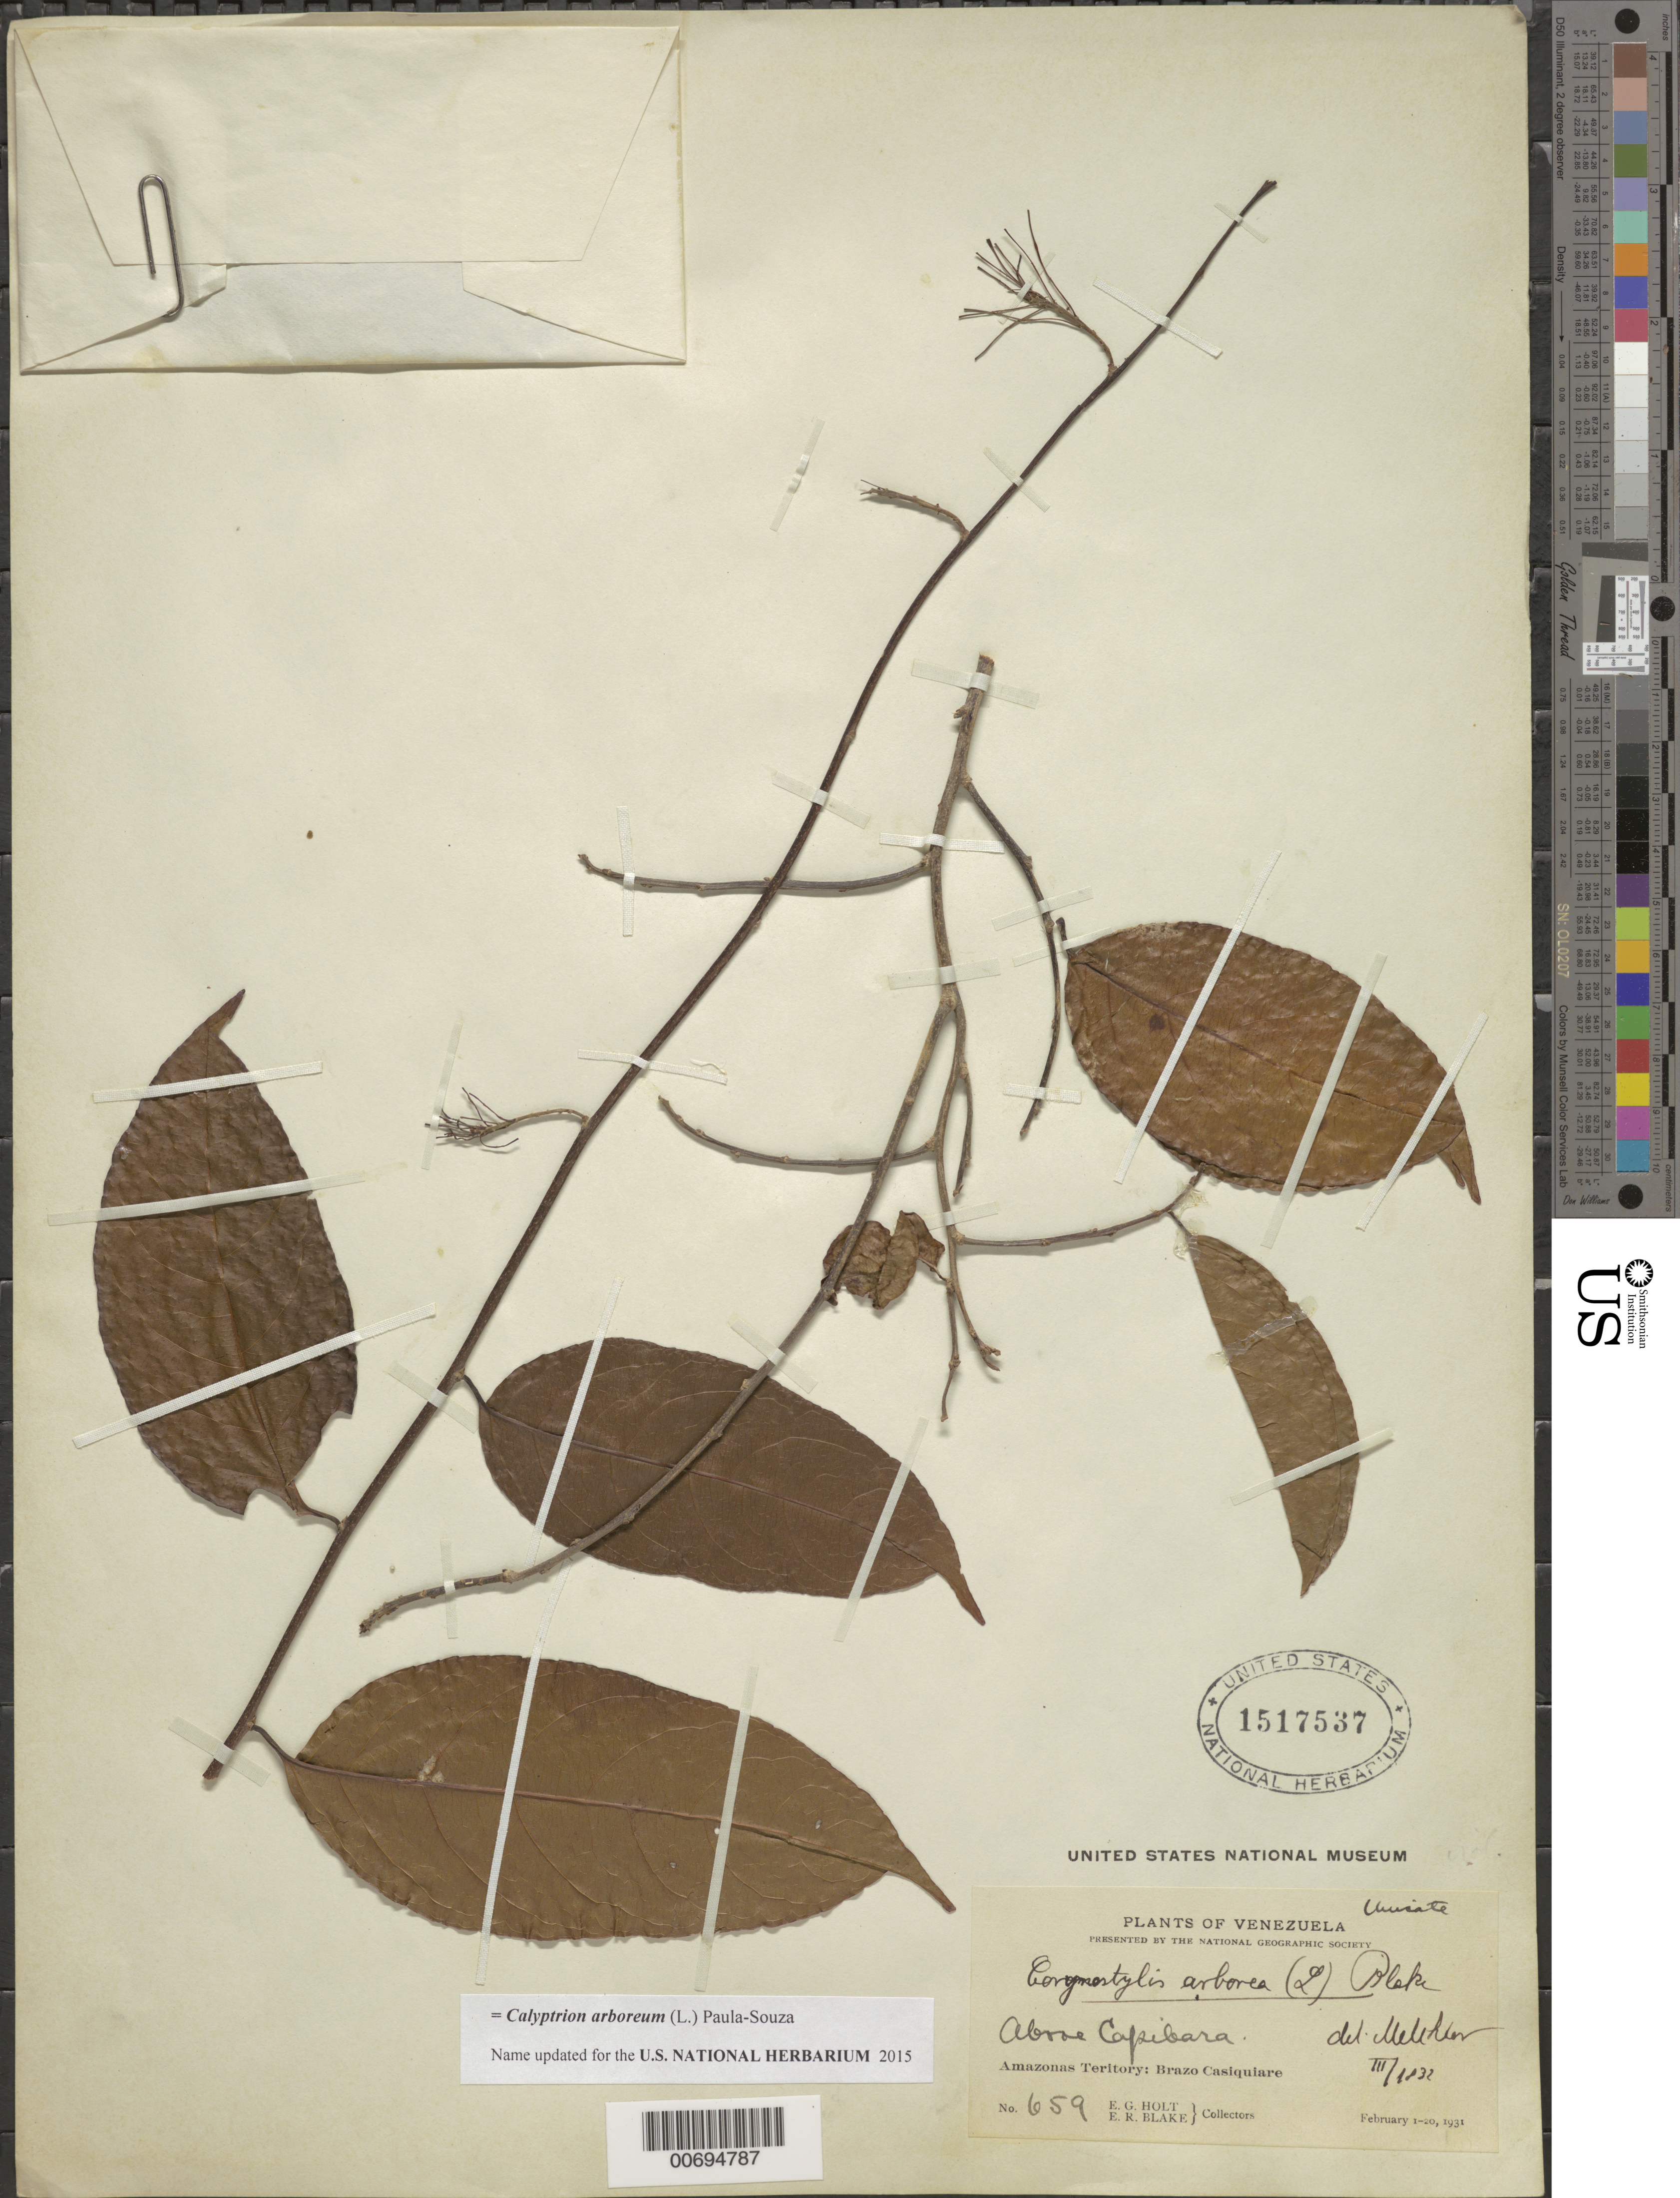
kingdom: Plantae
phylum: Tracheophyta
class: Magnoliopsida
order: Malpighiales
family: Violaceae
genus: Calyptrion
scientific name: Calyptrion arboreum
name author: (L.) Paula-Souza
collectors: E. Holt & E. R. Blake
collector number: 659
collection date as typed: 1-Feb-31 to 20-Feb-31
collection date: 1931-02-01/1931-02-20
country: Venezuela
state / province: Amazonas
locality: Brazo Casiquiare, above Capibara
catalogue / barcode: US 1517537